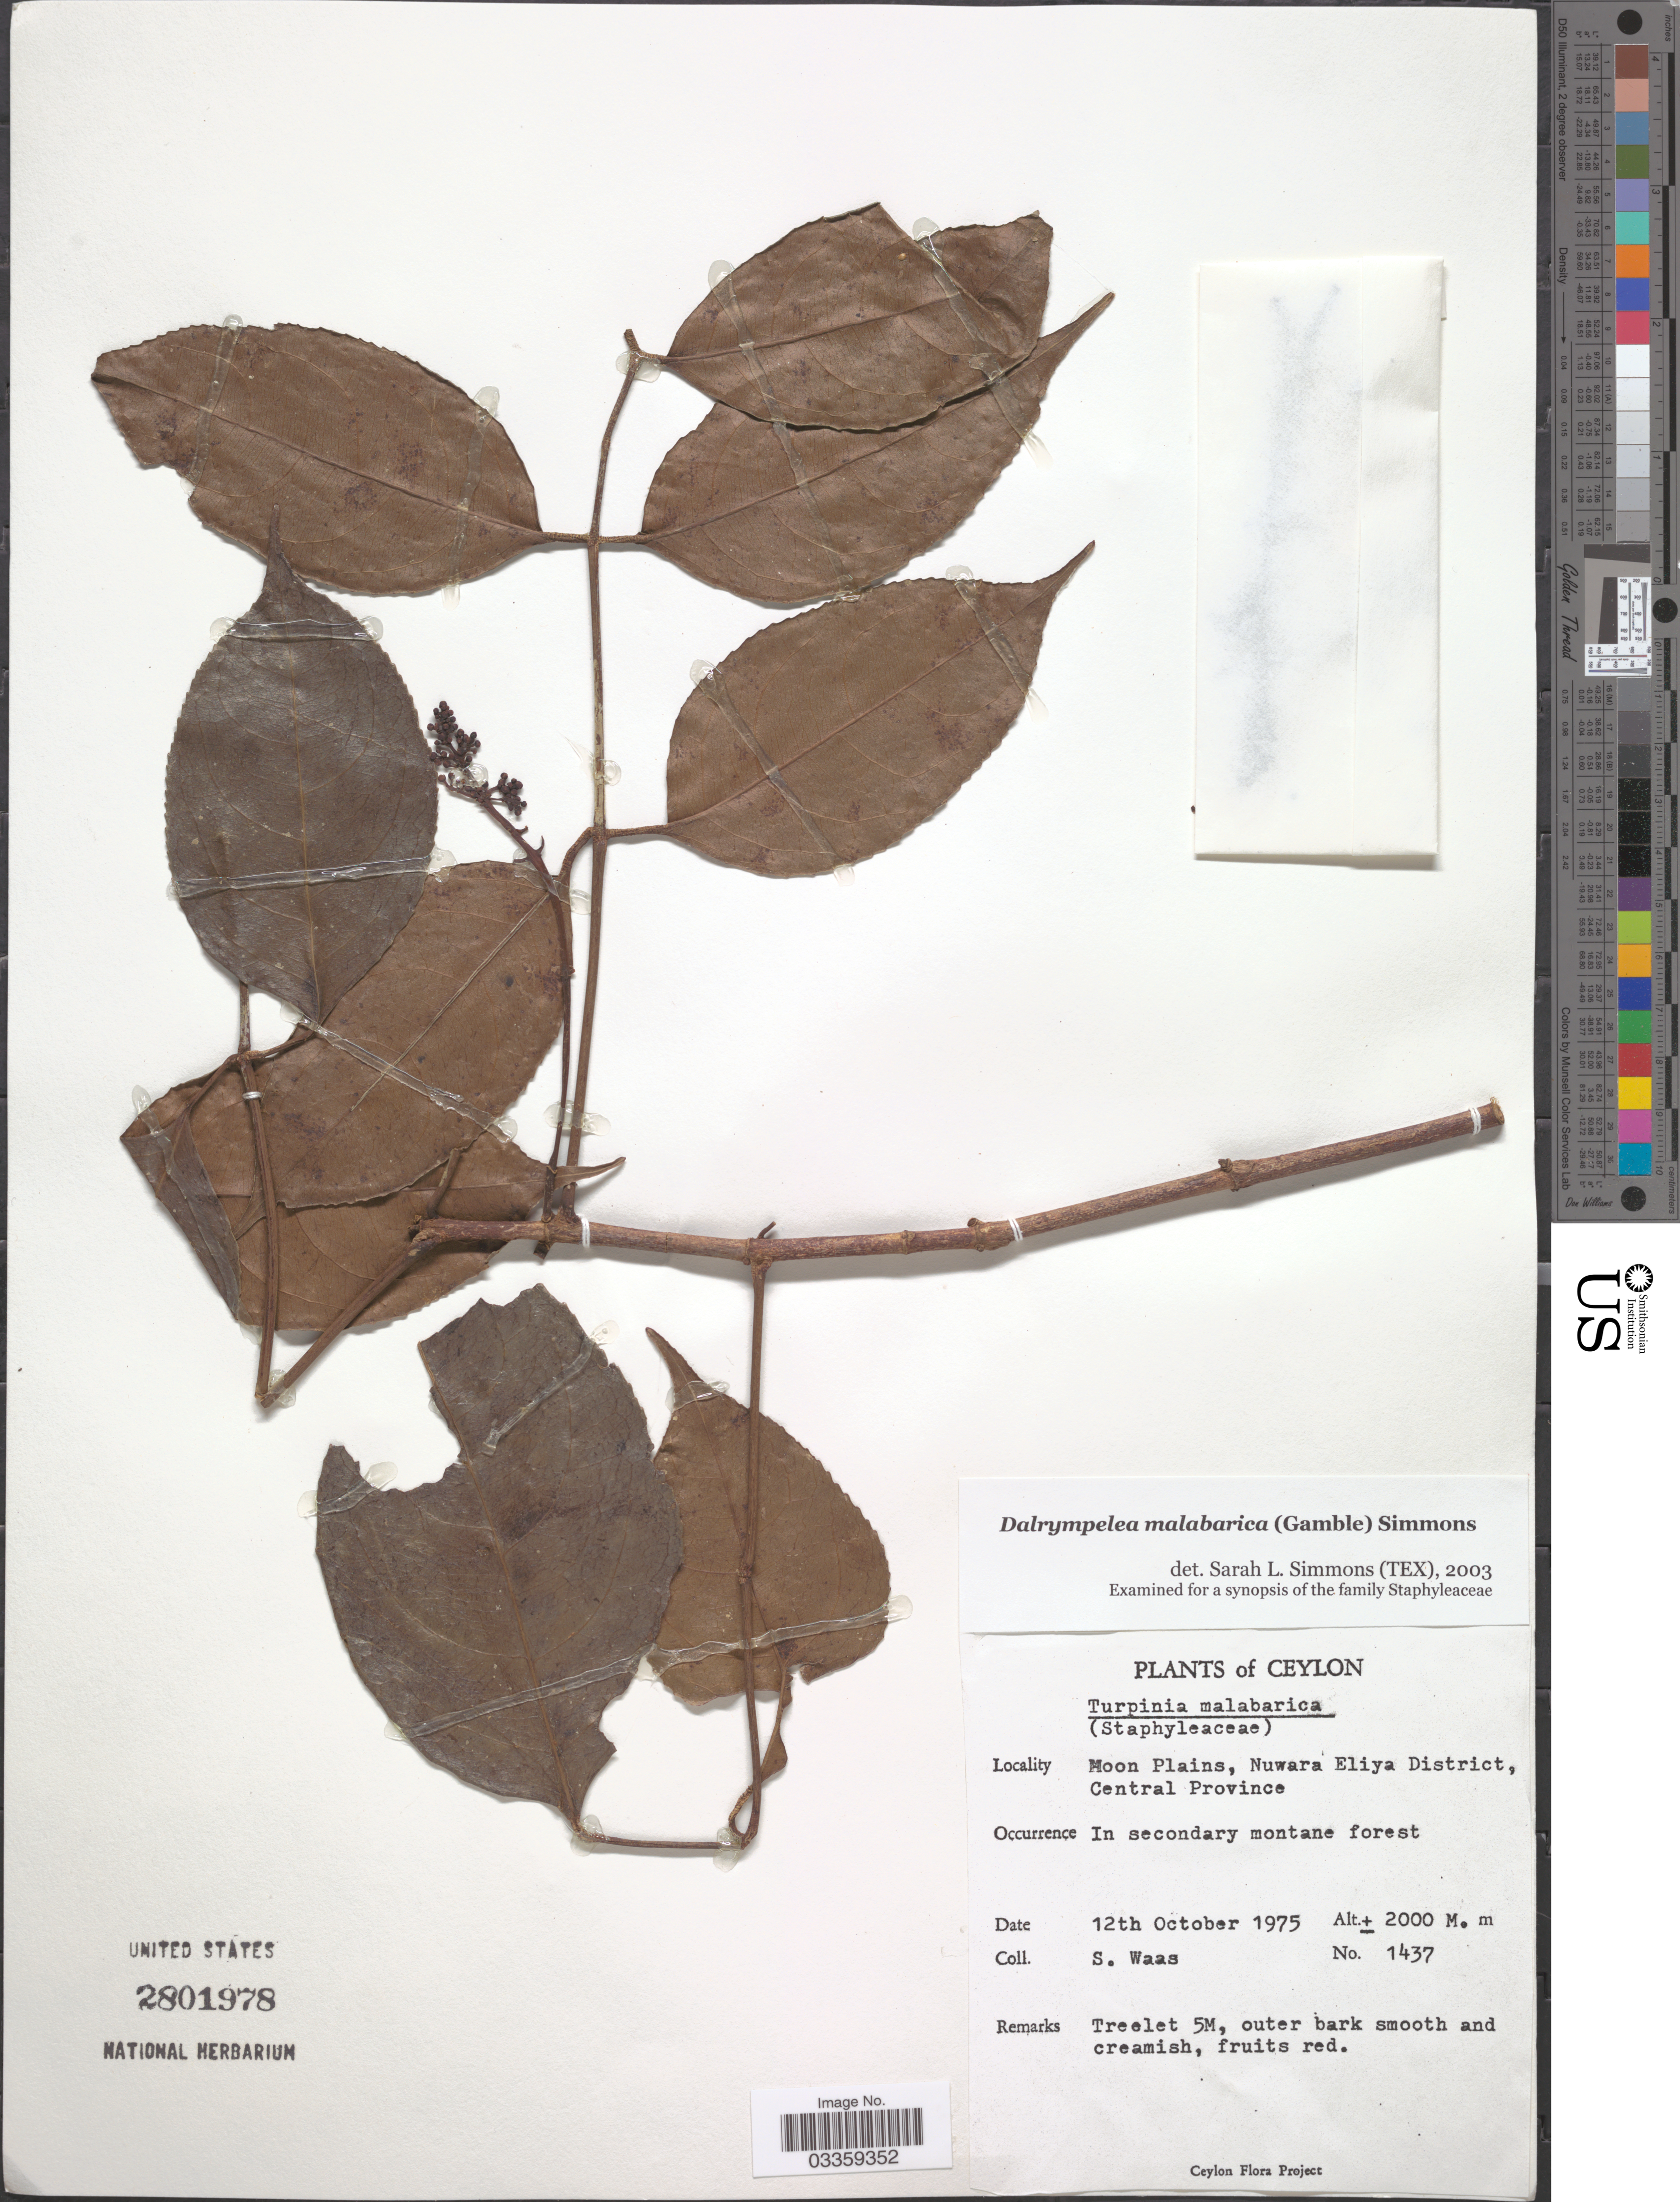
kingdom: Plantae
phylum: Tracheophyta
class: Magnoliopsida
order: Crossosomatales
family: Staphyleaceae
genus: Turpinia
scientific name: Turpinia malabarica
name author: Gamble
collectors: S. Waas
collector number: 1437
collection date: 1975-10-12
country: Sri Lanka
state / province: Central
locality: Ceylon, Moon Plains, Nuwara Eliya District.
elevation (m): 2000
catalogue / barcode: US 2801978